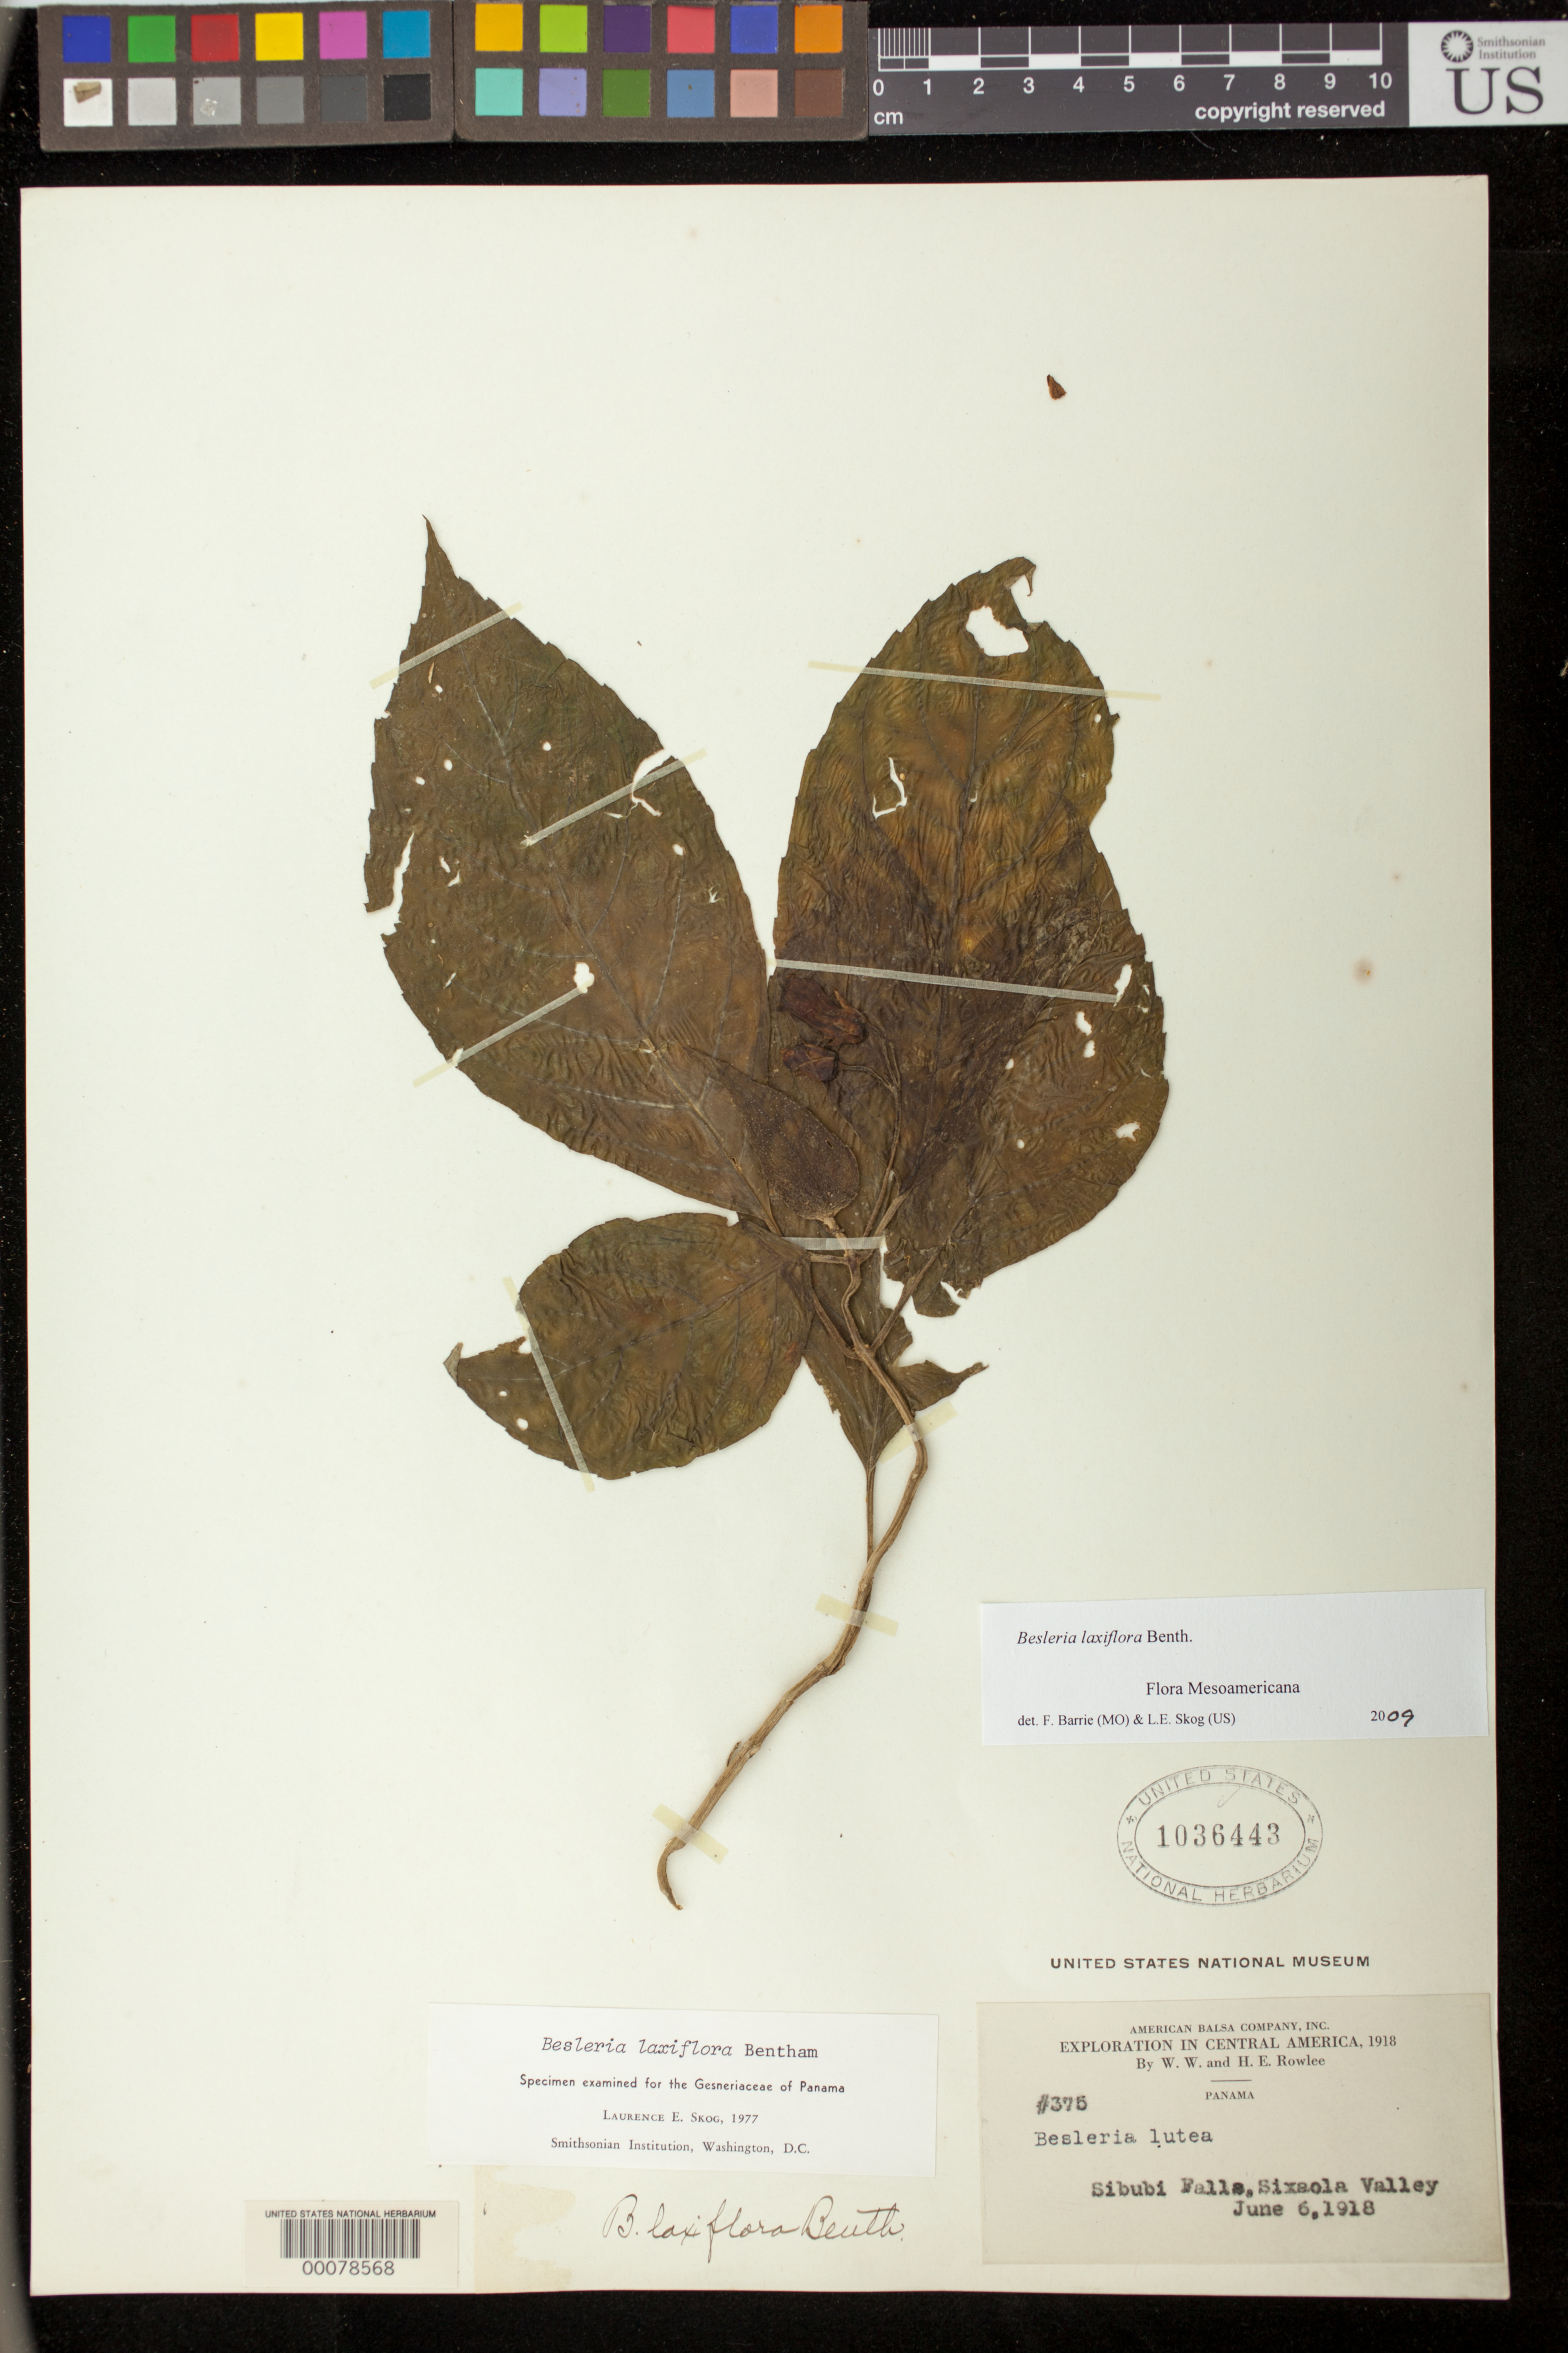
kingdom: Plantae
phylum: Tracheophyta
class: Magnoliopsida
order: Lamiales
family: Gesneriaceae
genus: Besleria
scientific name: Besleria laxiflora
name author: Benth.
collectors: W. W. Rowlee & H. E. Rowlee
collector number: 375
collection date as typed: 06 Jun 1918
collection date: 1918-06-06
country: Panama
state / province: Bocas del Toro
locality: Sibubi Falls, Sixaola valley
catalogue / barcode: US 1036443